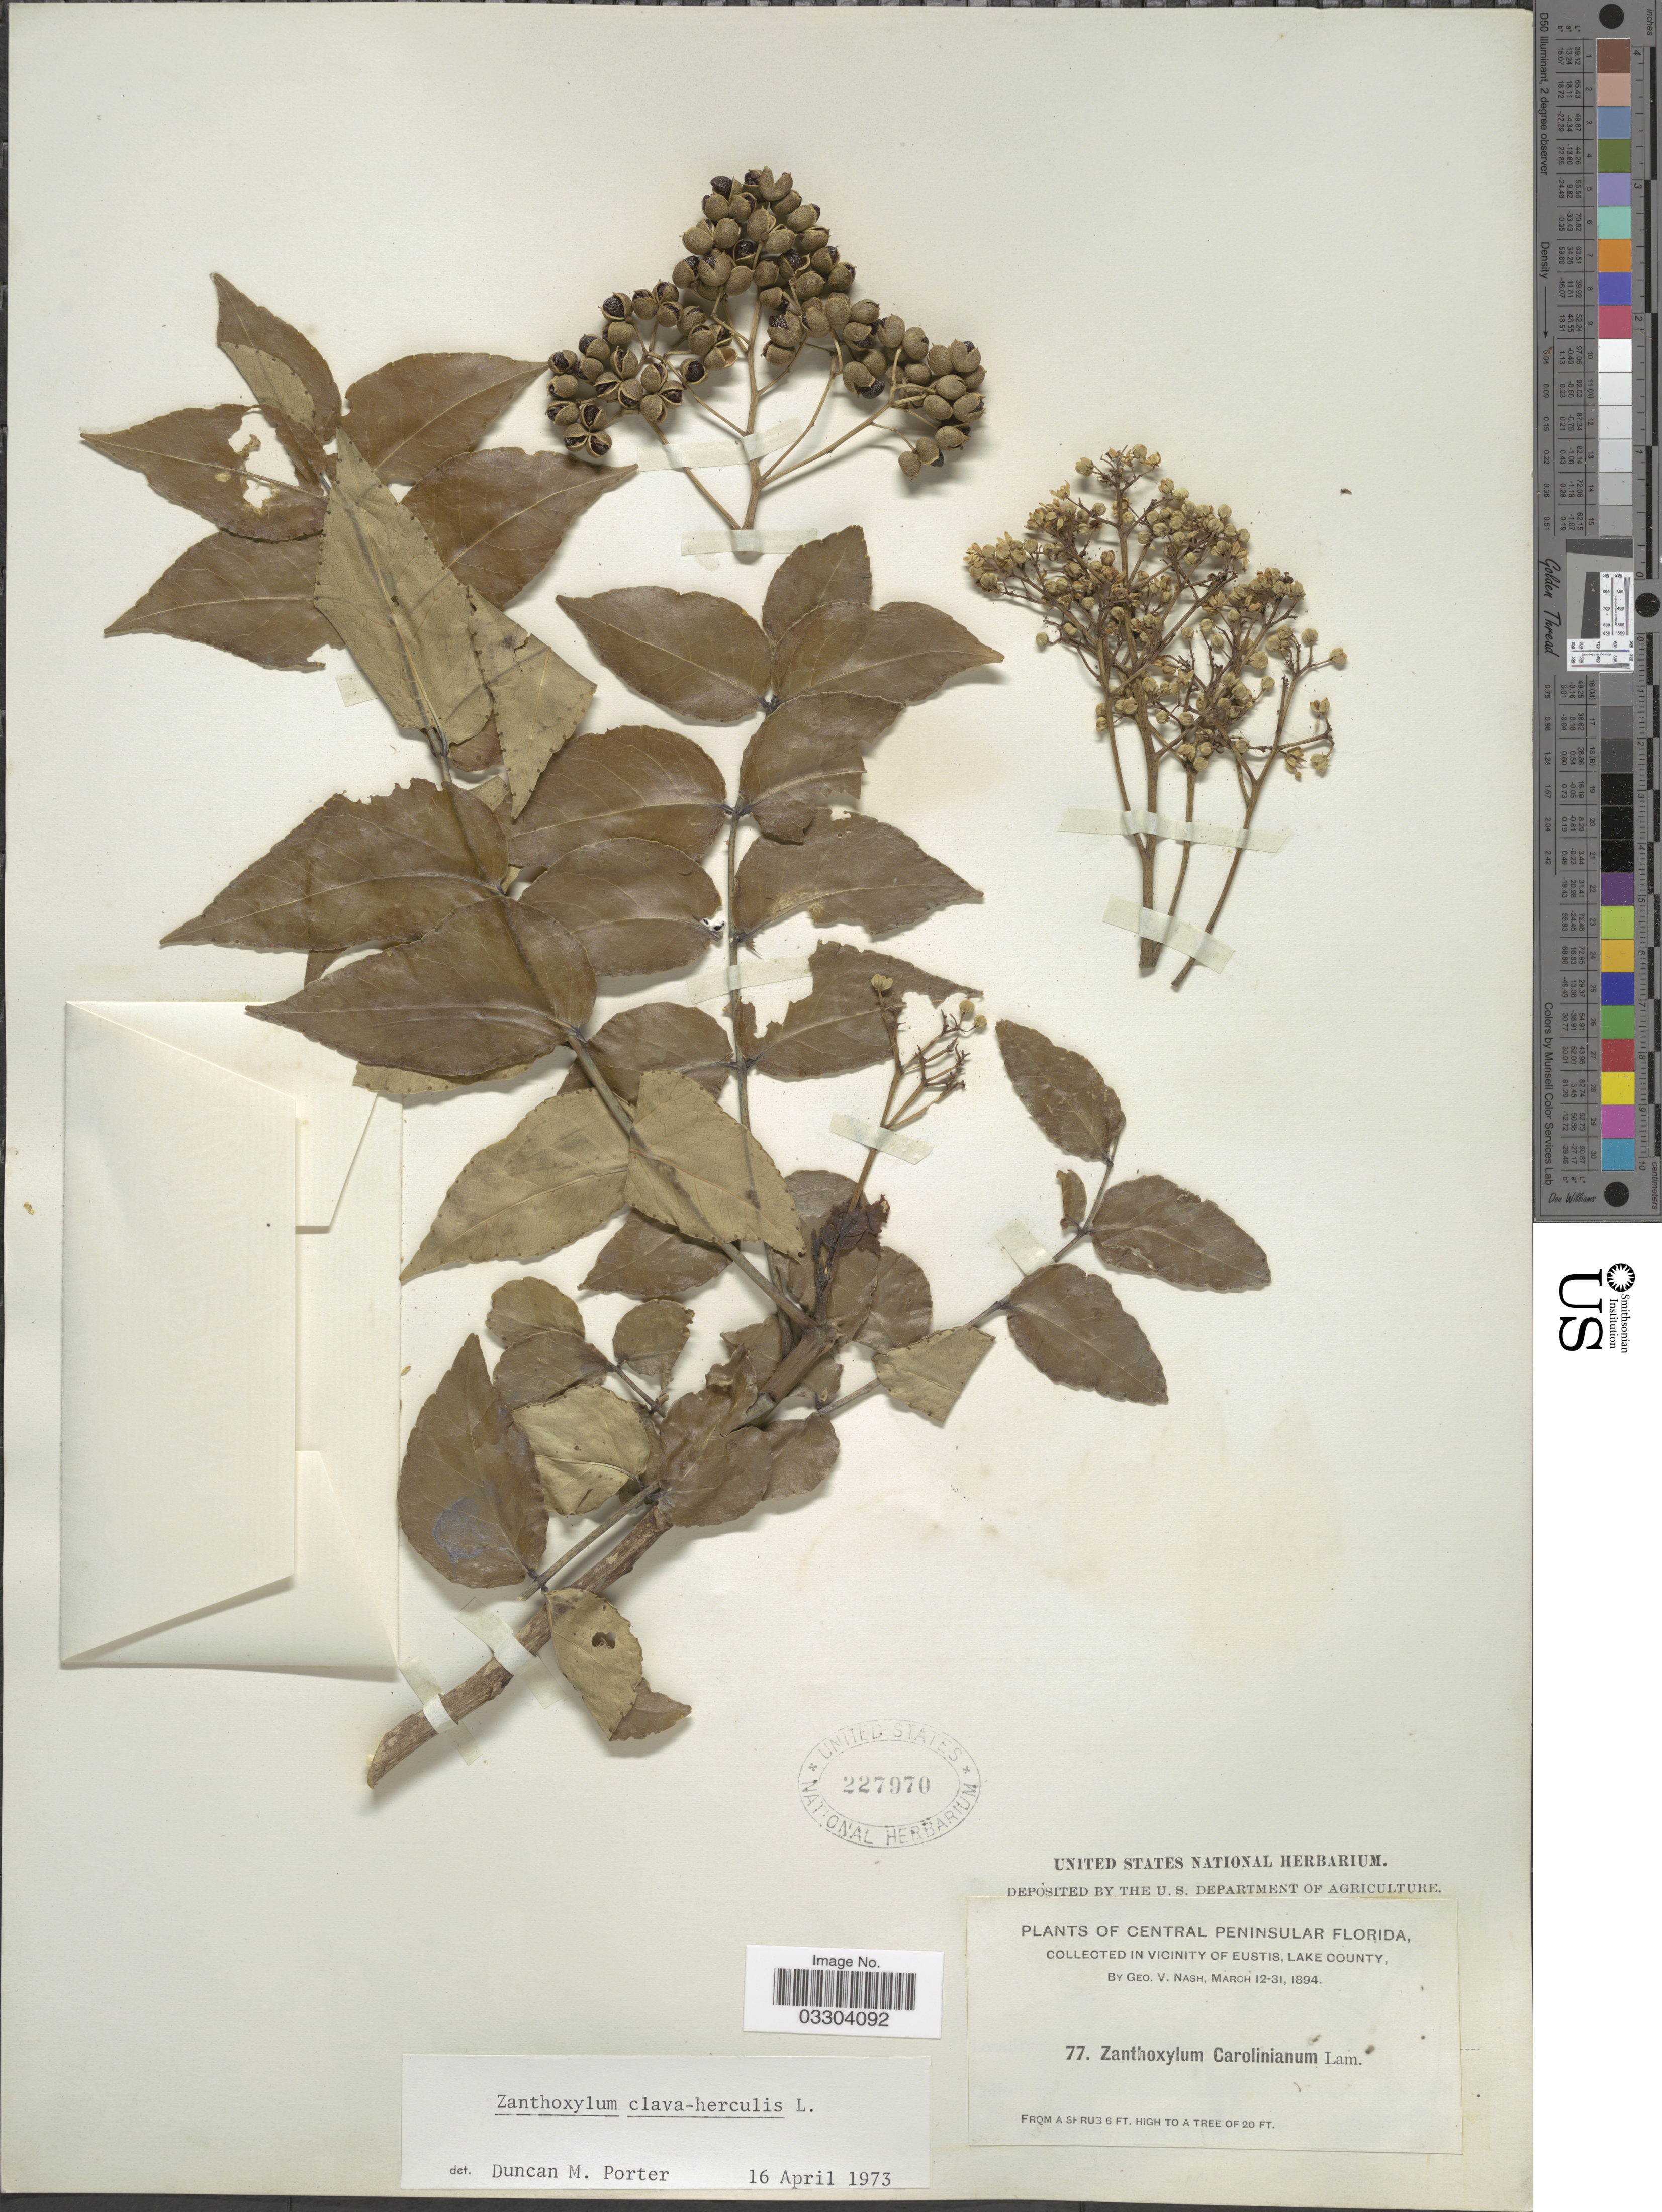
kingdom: Plantae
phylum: Tracheophyta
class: Magnoliopsida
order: Sapindales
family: Rutaceae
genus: Zanthoxylum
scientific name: Zanthoxylum clava-herculis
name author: L.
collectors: G. V. Nash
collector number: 77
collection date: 1894-03-12/1894-03-31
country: United States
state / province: Florida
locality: Central Peninsular Florida, In vicinity of Eustis, Lake County.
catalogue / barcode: US 227970